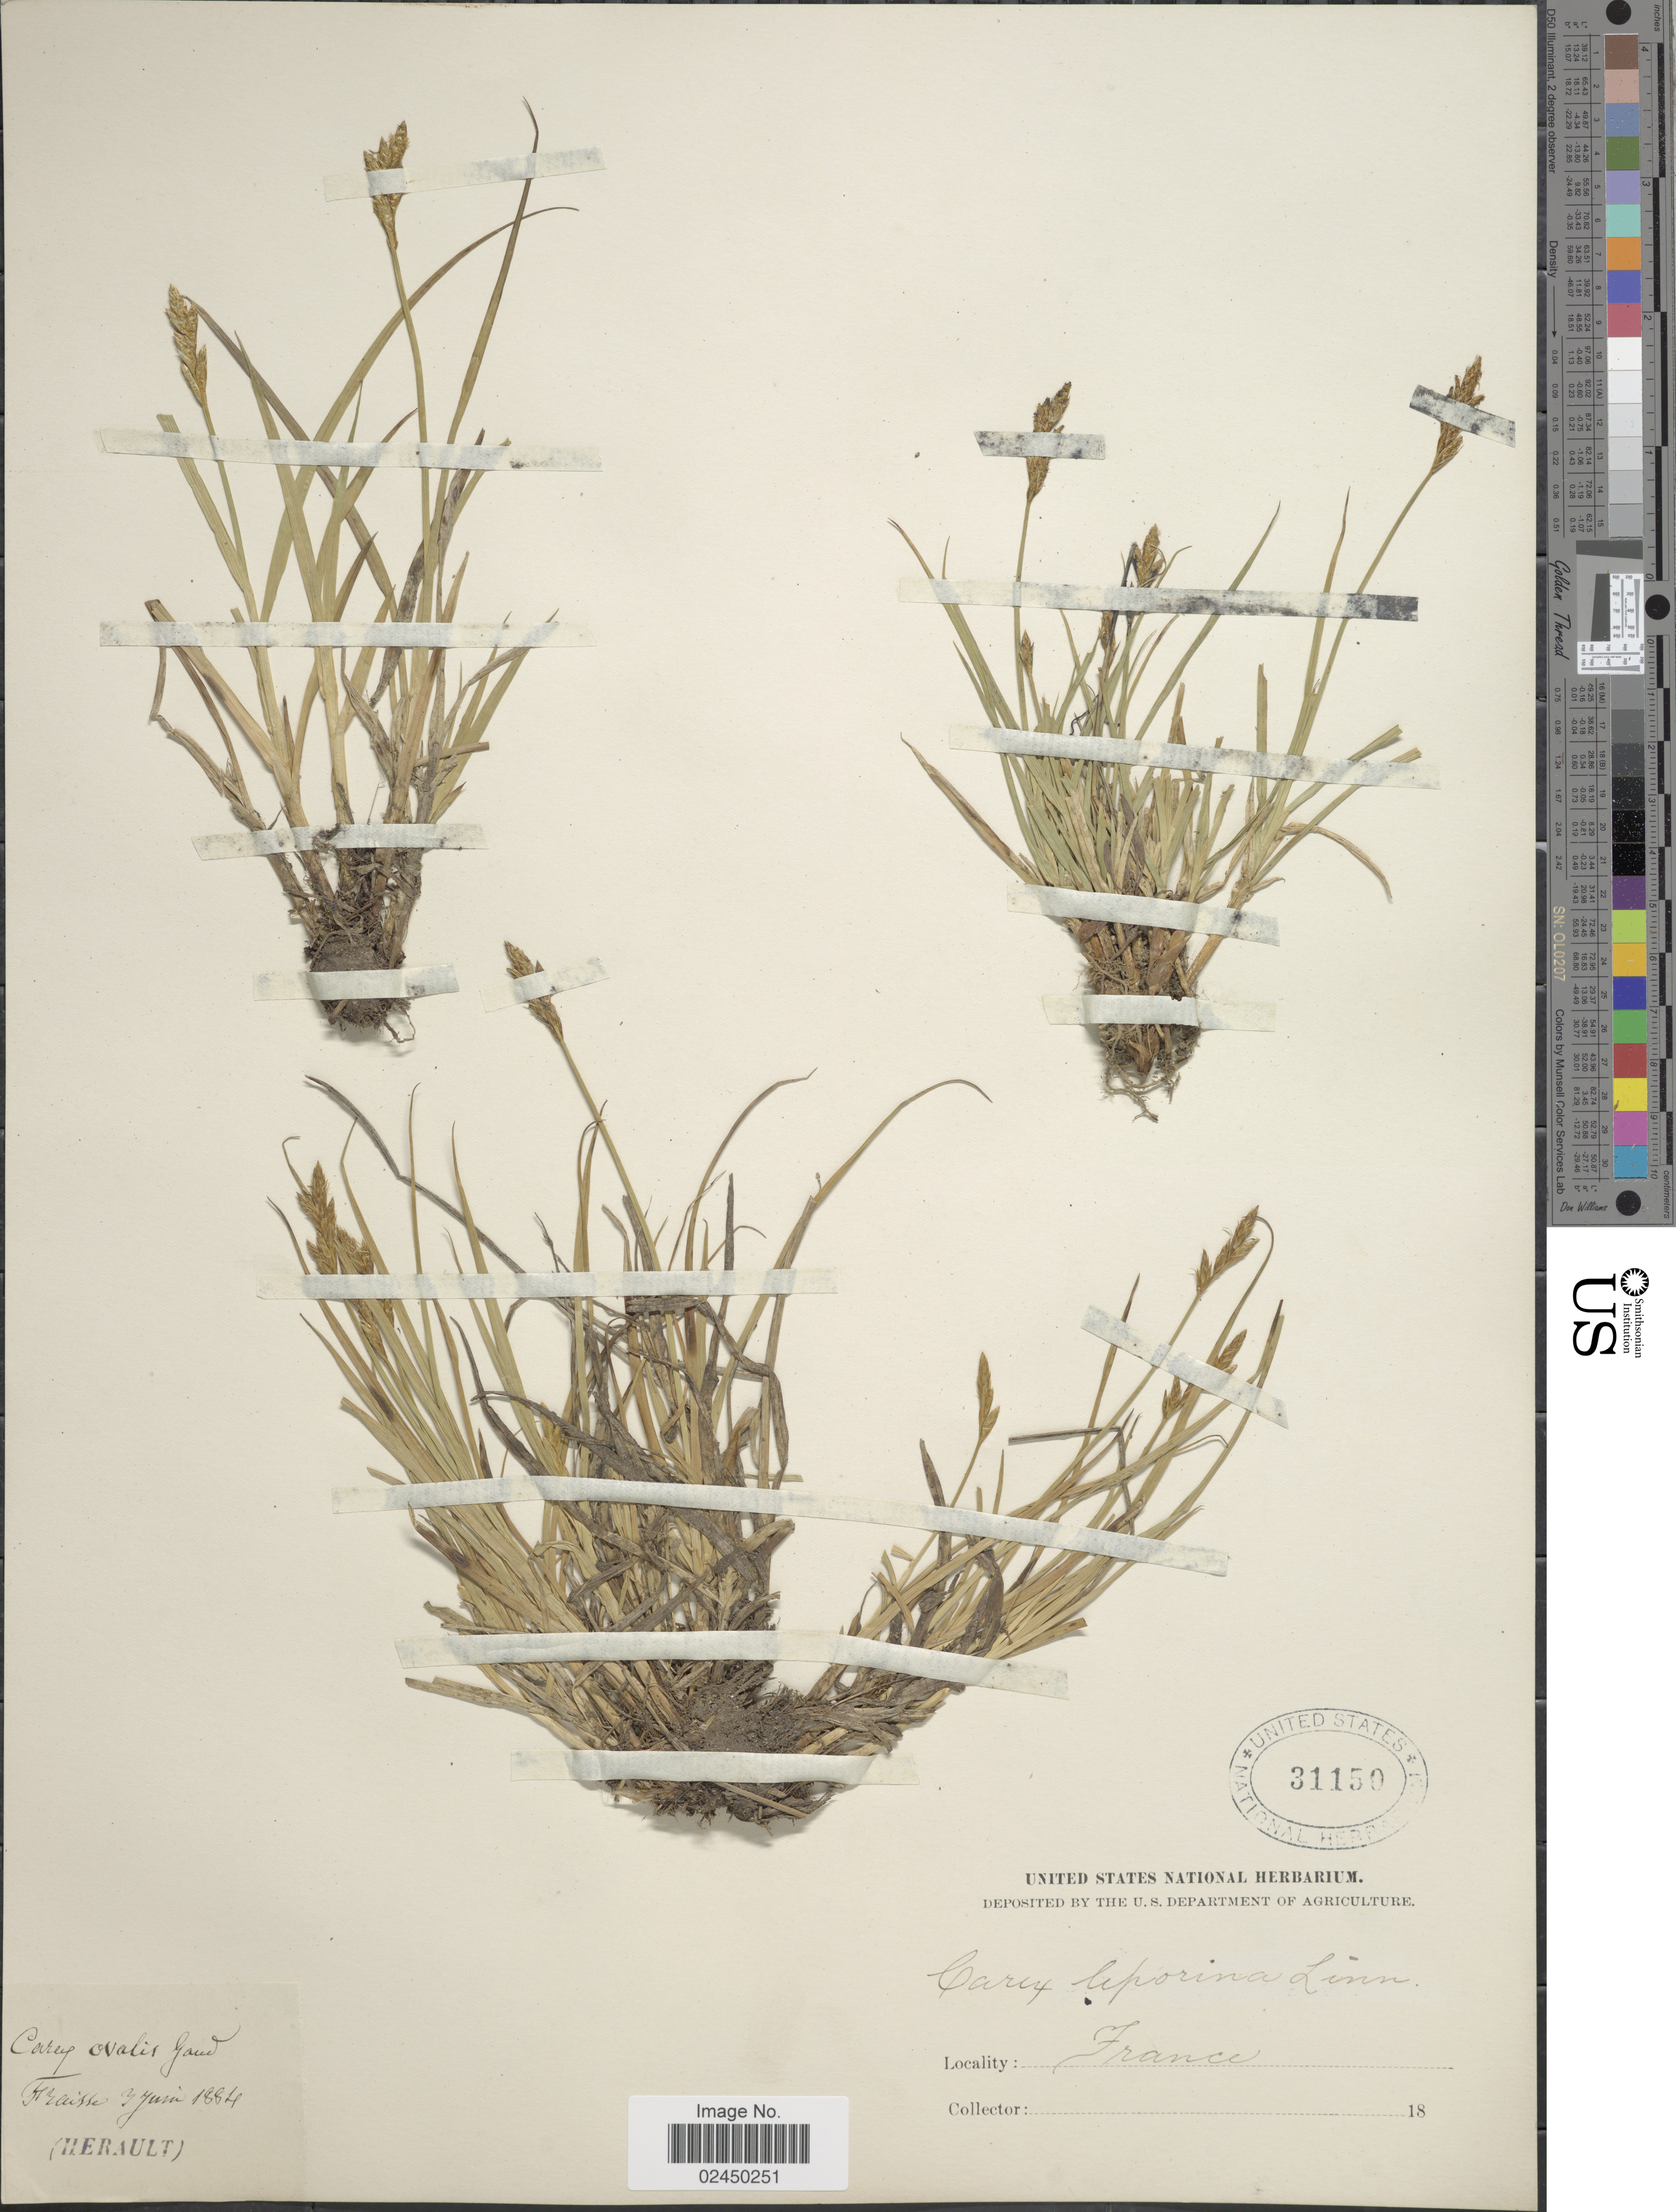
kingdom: Plantae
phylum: Tracheophyta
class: Liliopsida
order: Poales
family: Cyperaceae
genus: Carex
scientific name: Carex leporina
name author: L.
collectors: ex herb. United States National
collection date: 1884-06-03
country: France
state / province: Occitanie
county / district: Hérault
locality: Fraisse (Herault)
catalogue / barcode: US 31150